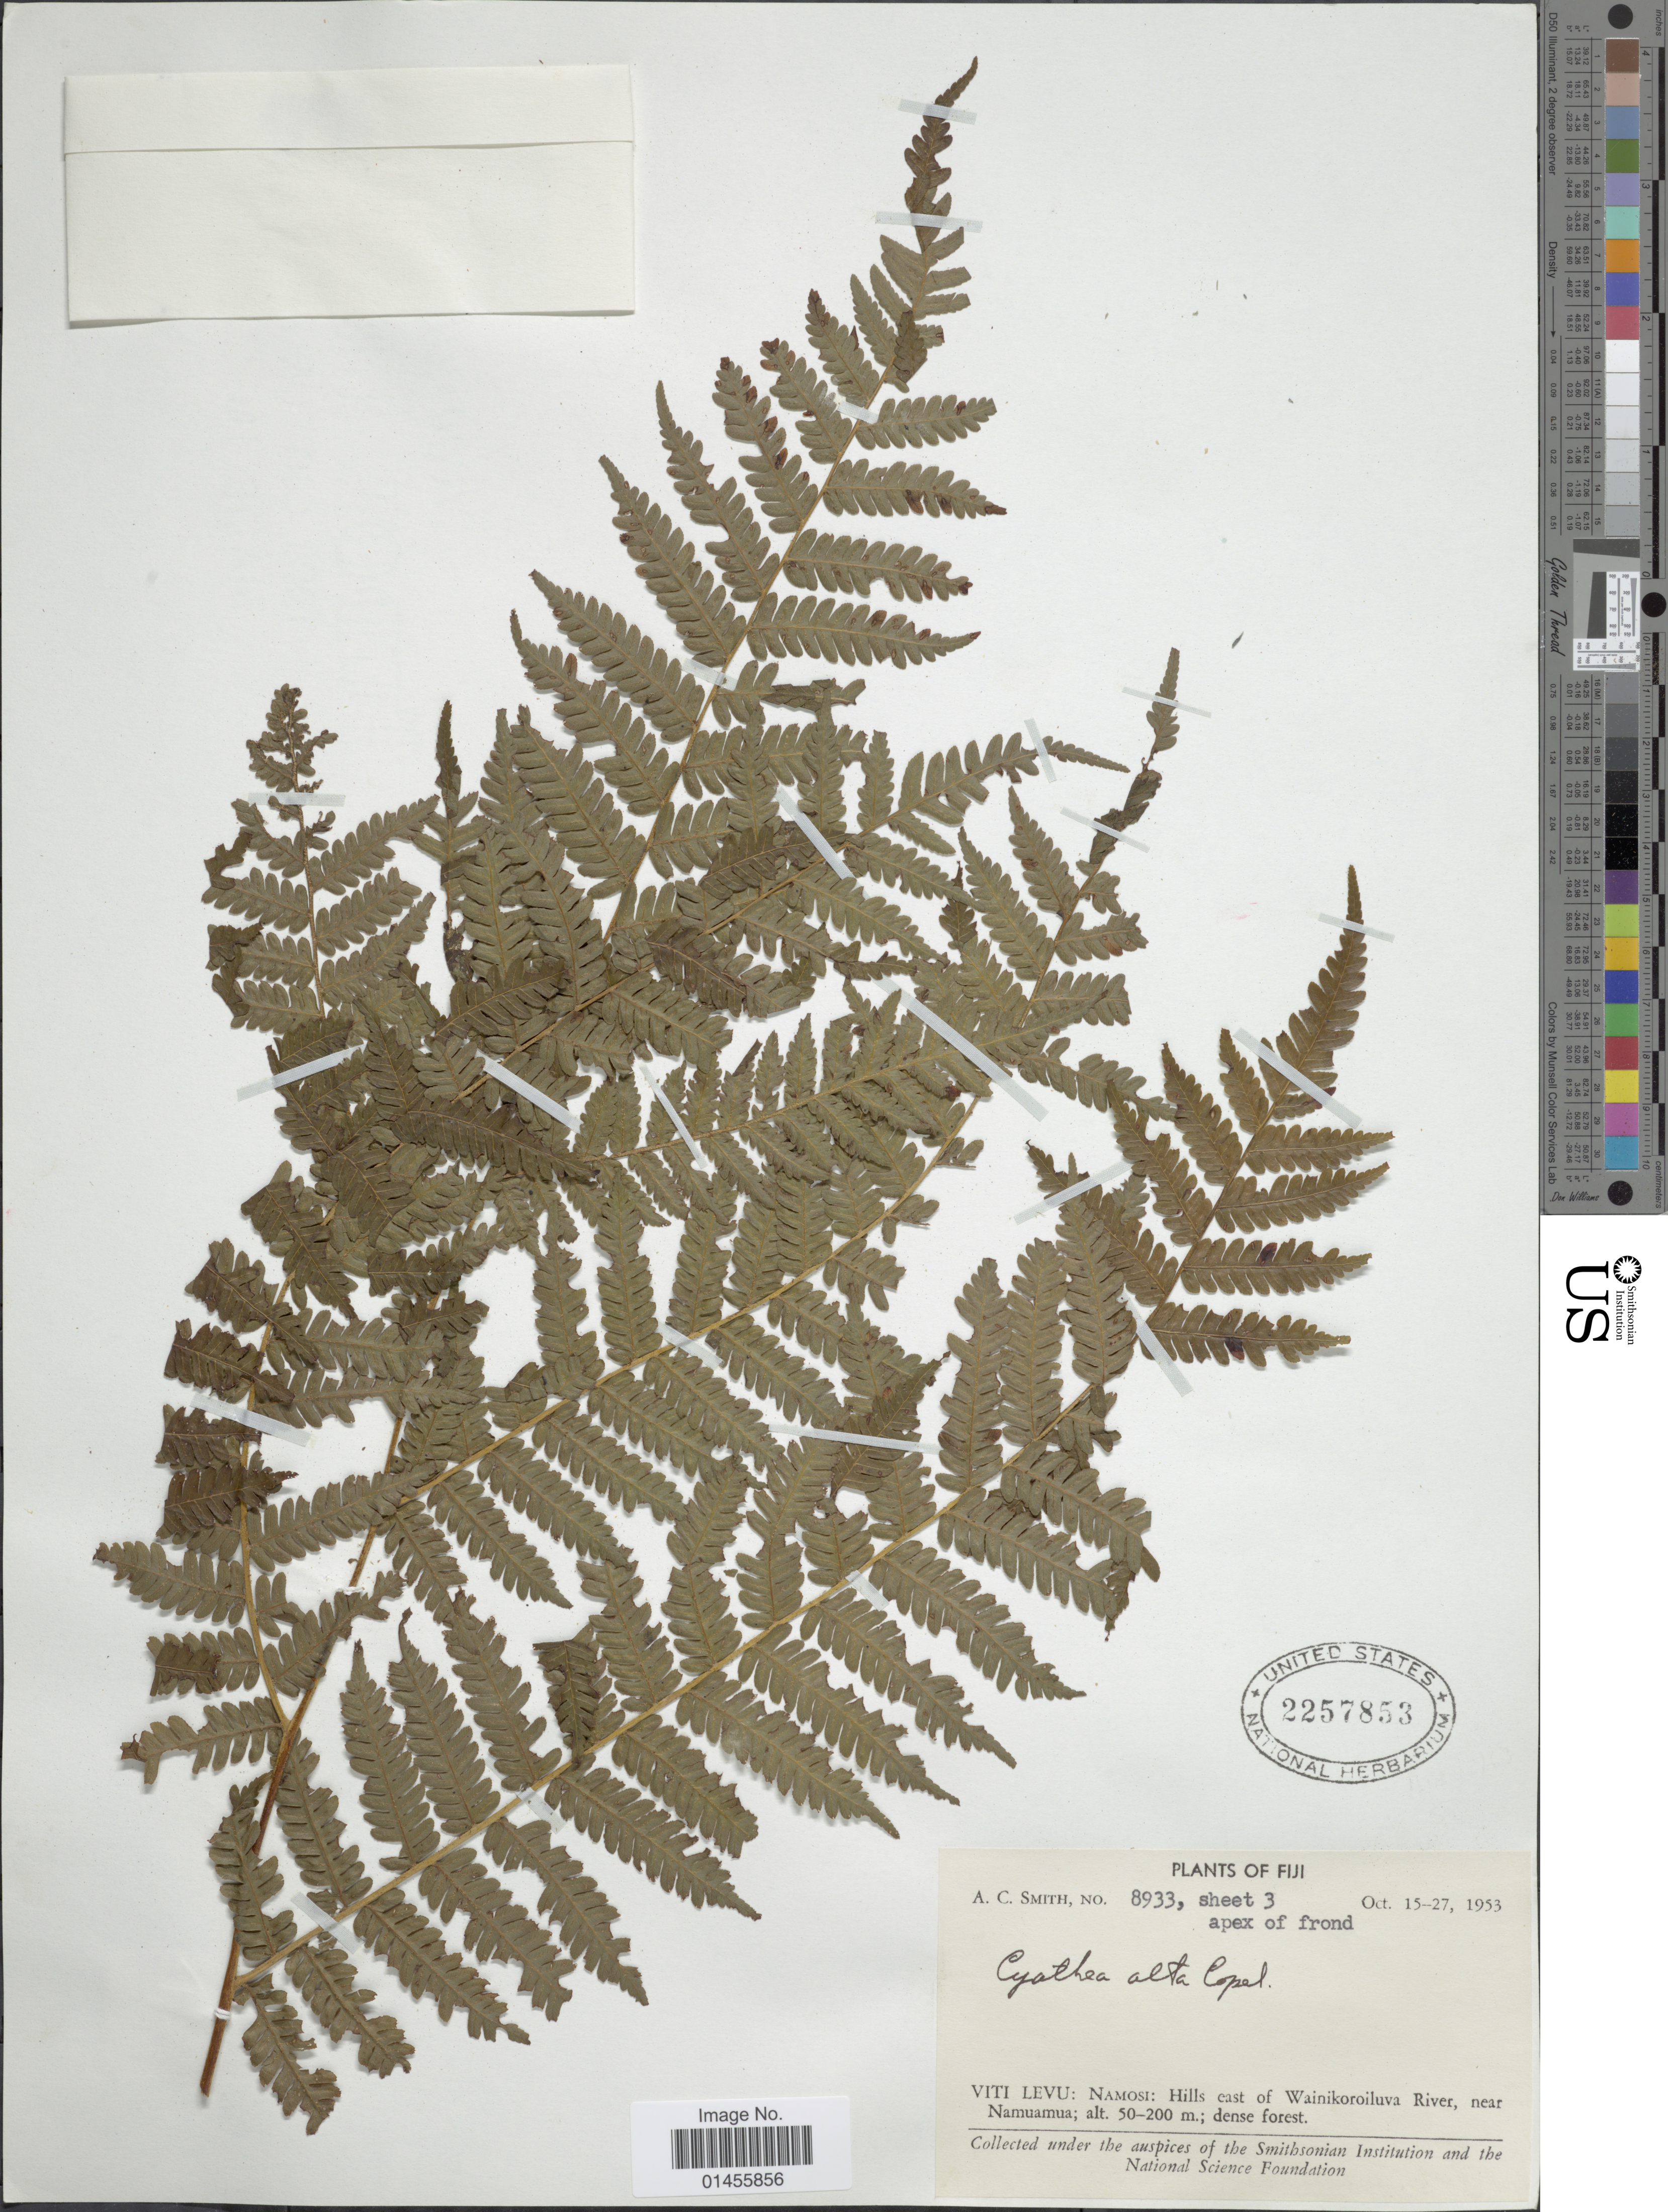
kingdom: Plantae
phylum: Tracheophyta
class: Polypodiopsida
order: Cyatheales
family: Cyatheaceae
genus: Alsophila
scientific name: Alsophila alta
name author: (Copel.) R.M. Tryon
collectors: A. C. Smith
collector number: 8933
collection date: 1953-10-15/1953-10-27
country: Fiji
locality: Viti Levu: Namosi: Hills east of Wainikoroiluva River, near Namuamua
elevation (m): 50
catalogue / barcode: US 2257853